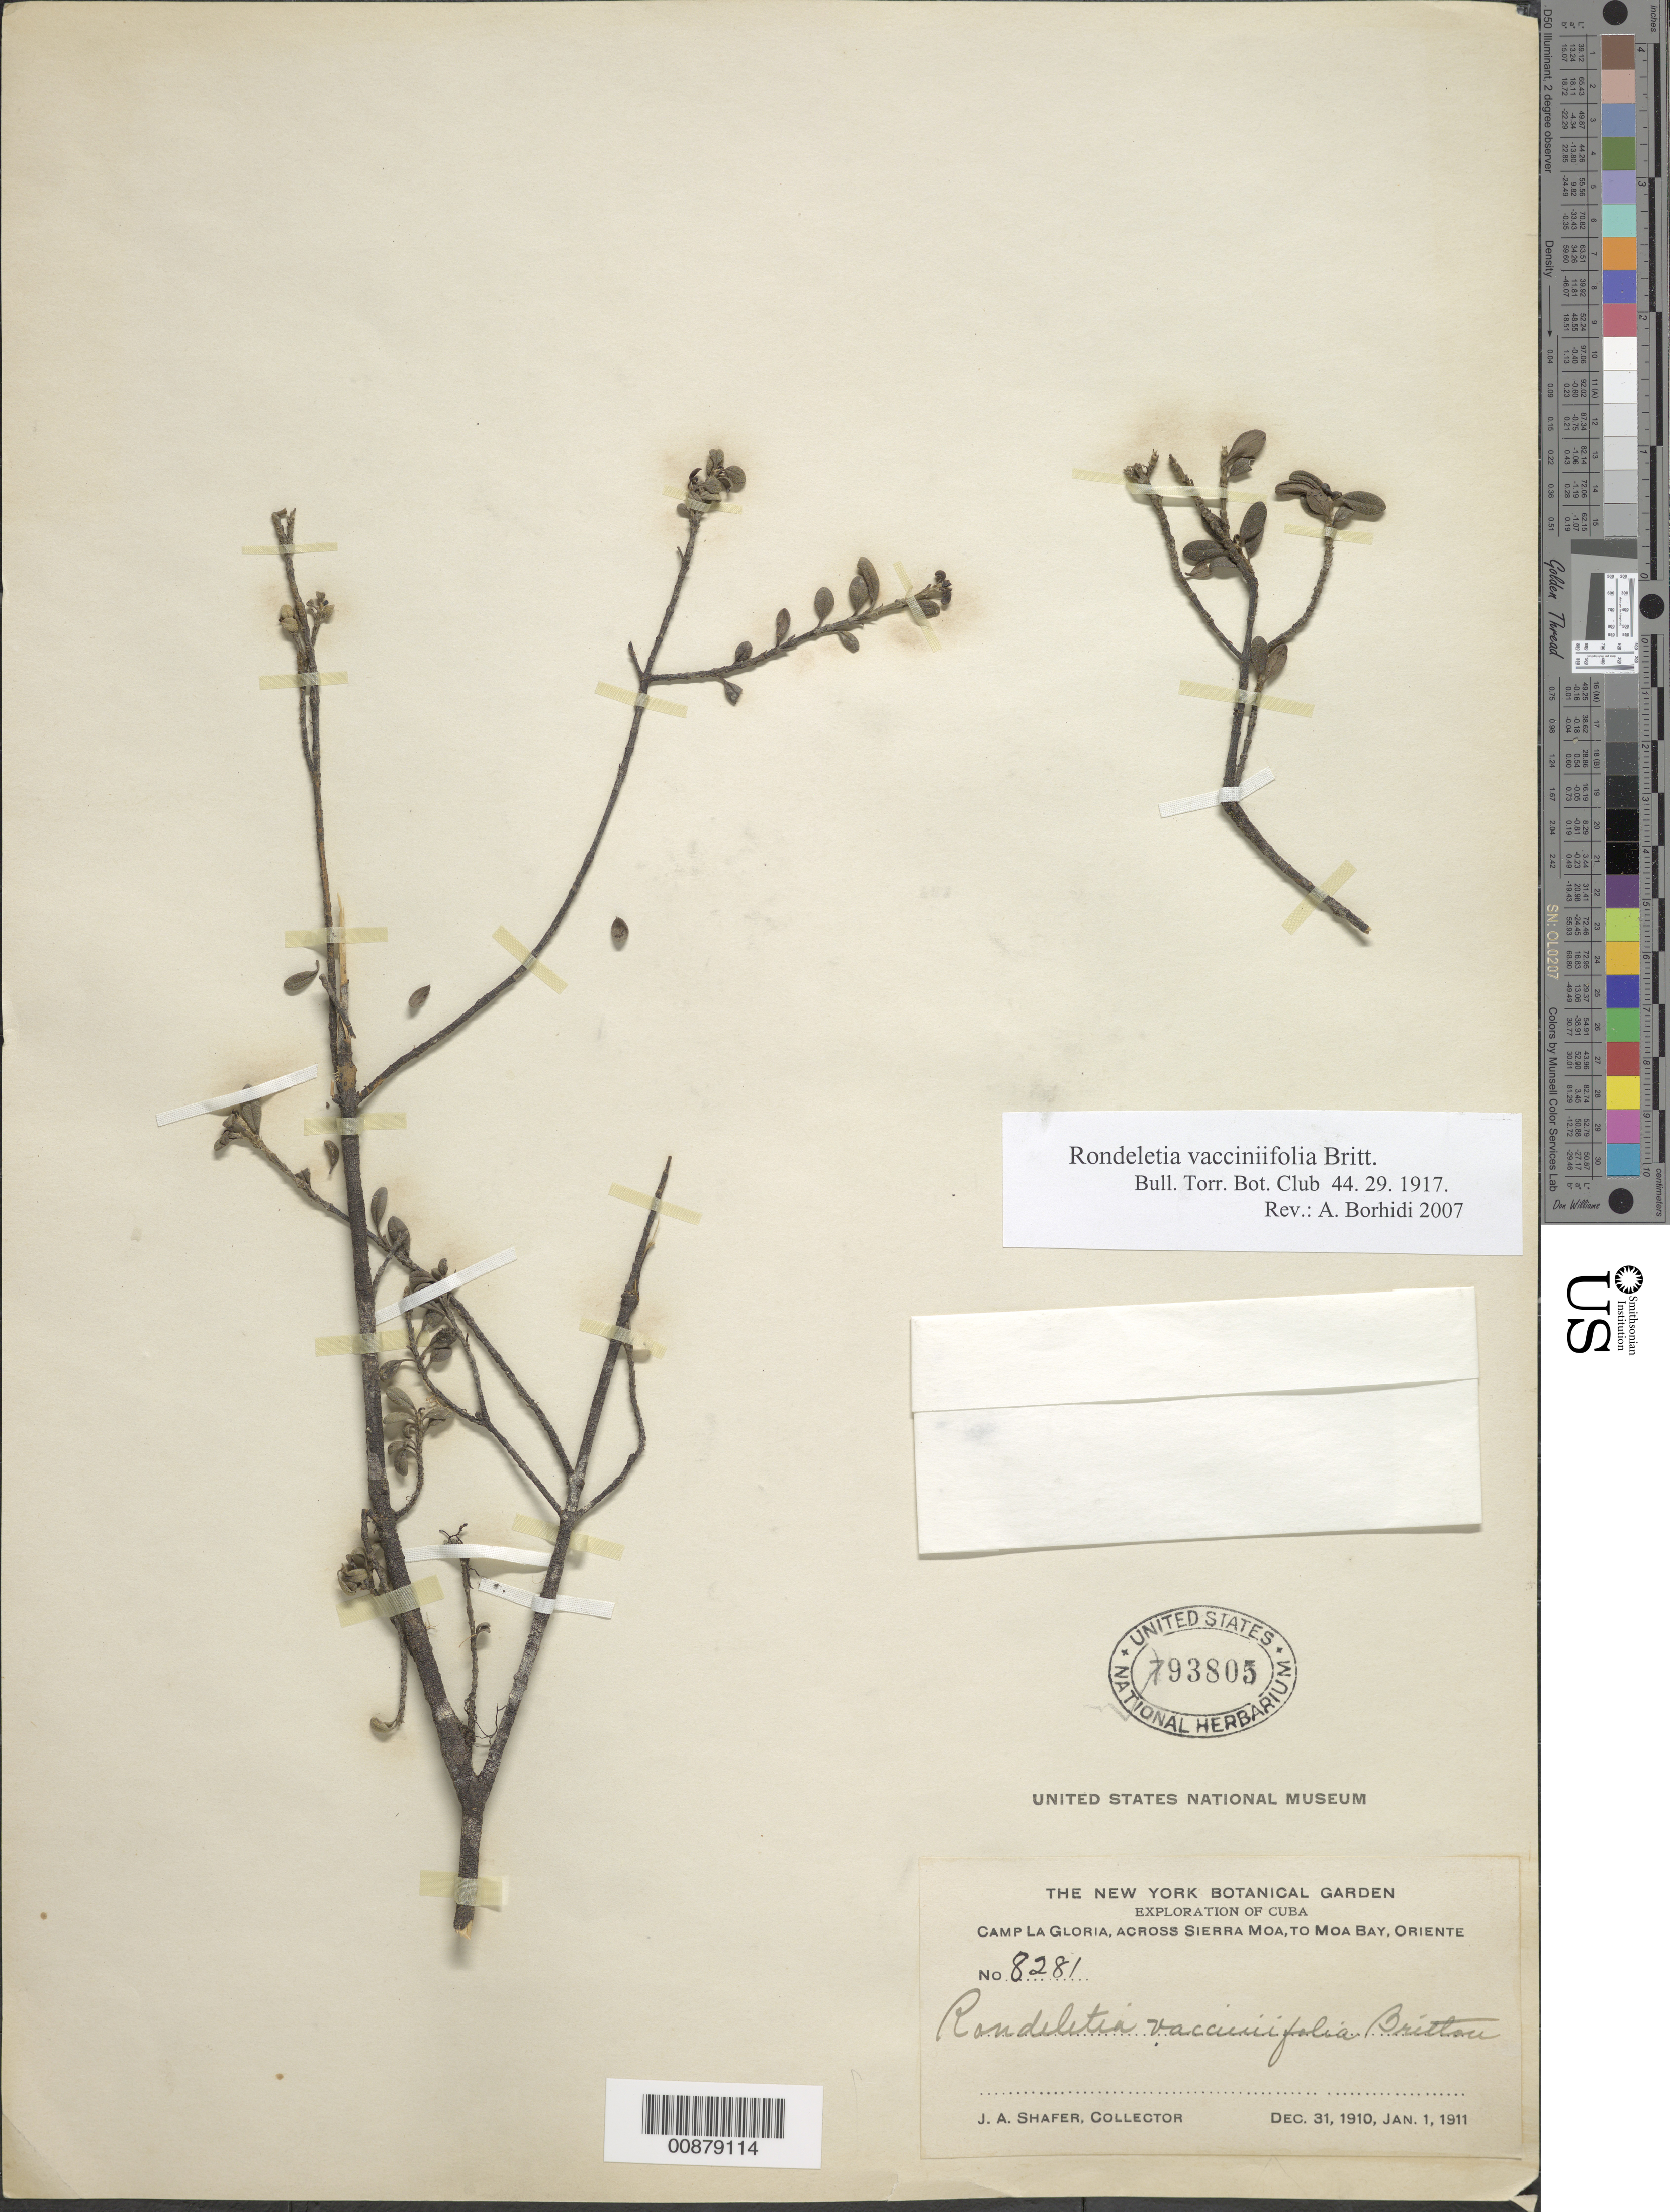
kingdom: Plantae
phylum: Tracheophyta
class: Magnoliopsida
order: Gentianales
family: Rubiaceae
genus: Rondeletia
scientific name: Rondeletia vacciniifolia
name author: Britton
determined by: Borhidi, Attila L.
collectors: J. A. Shafer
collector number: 8281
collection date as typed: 31 Dec 1910 to 01 Jan 1911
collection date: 1910-12-31/1911-01-01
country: Cuba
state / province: Holguín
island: Cuba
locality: Camp La Gloria, across Sierra Moa, to Moa Bay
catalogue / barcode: US 793805